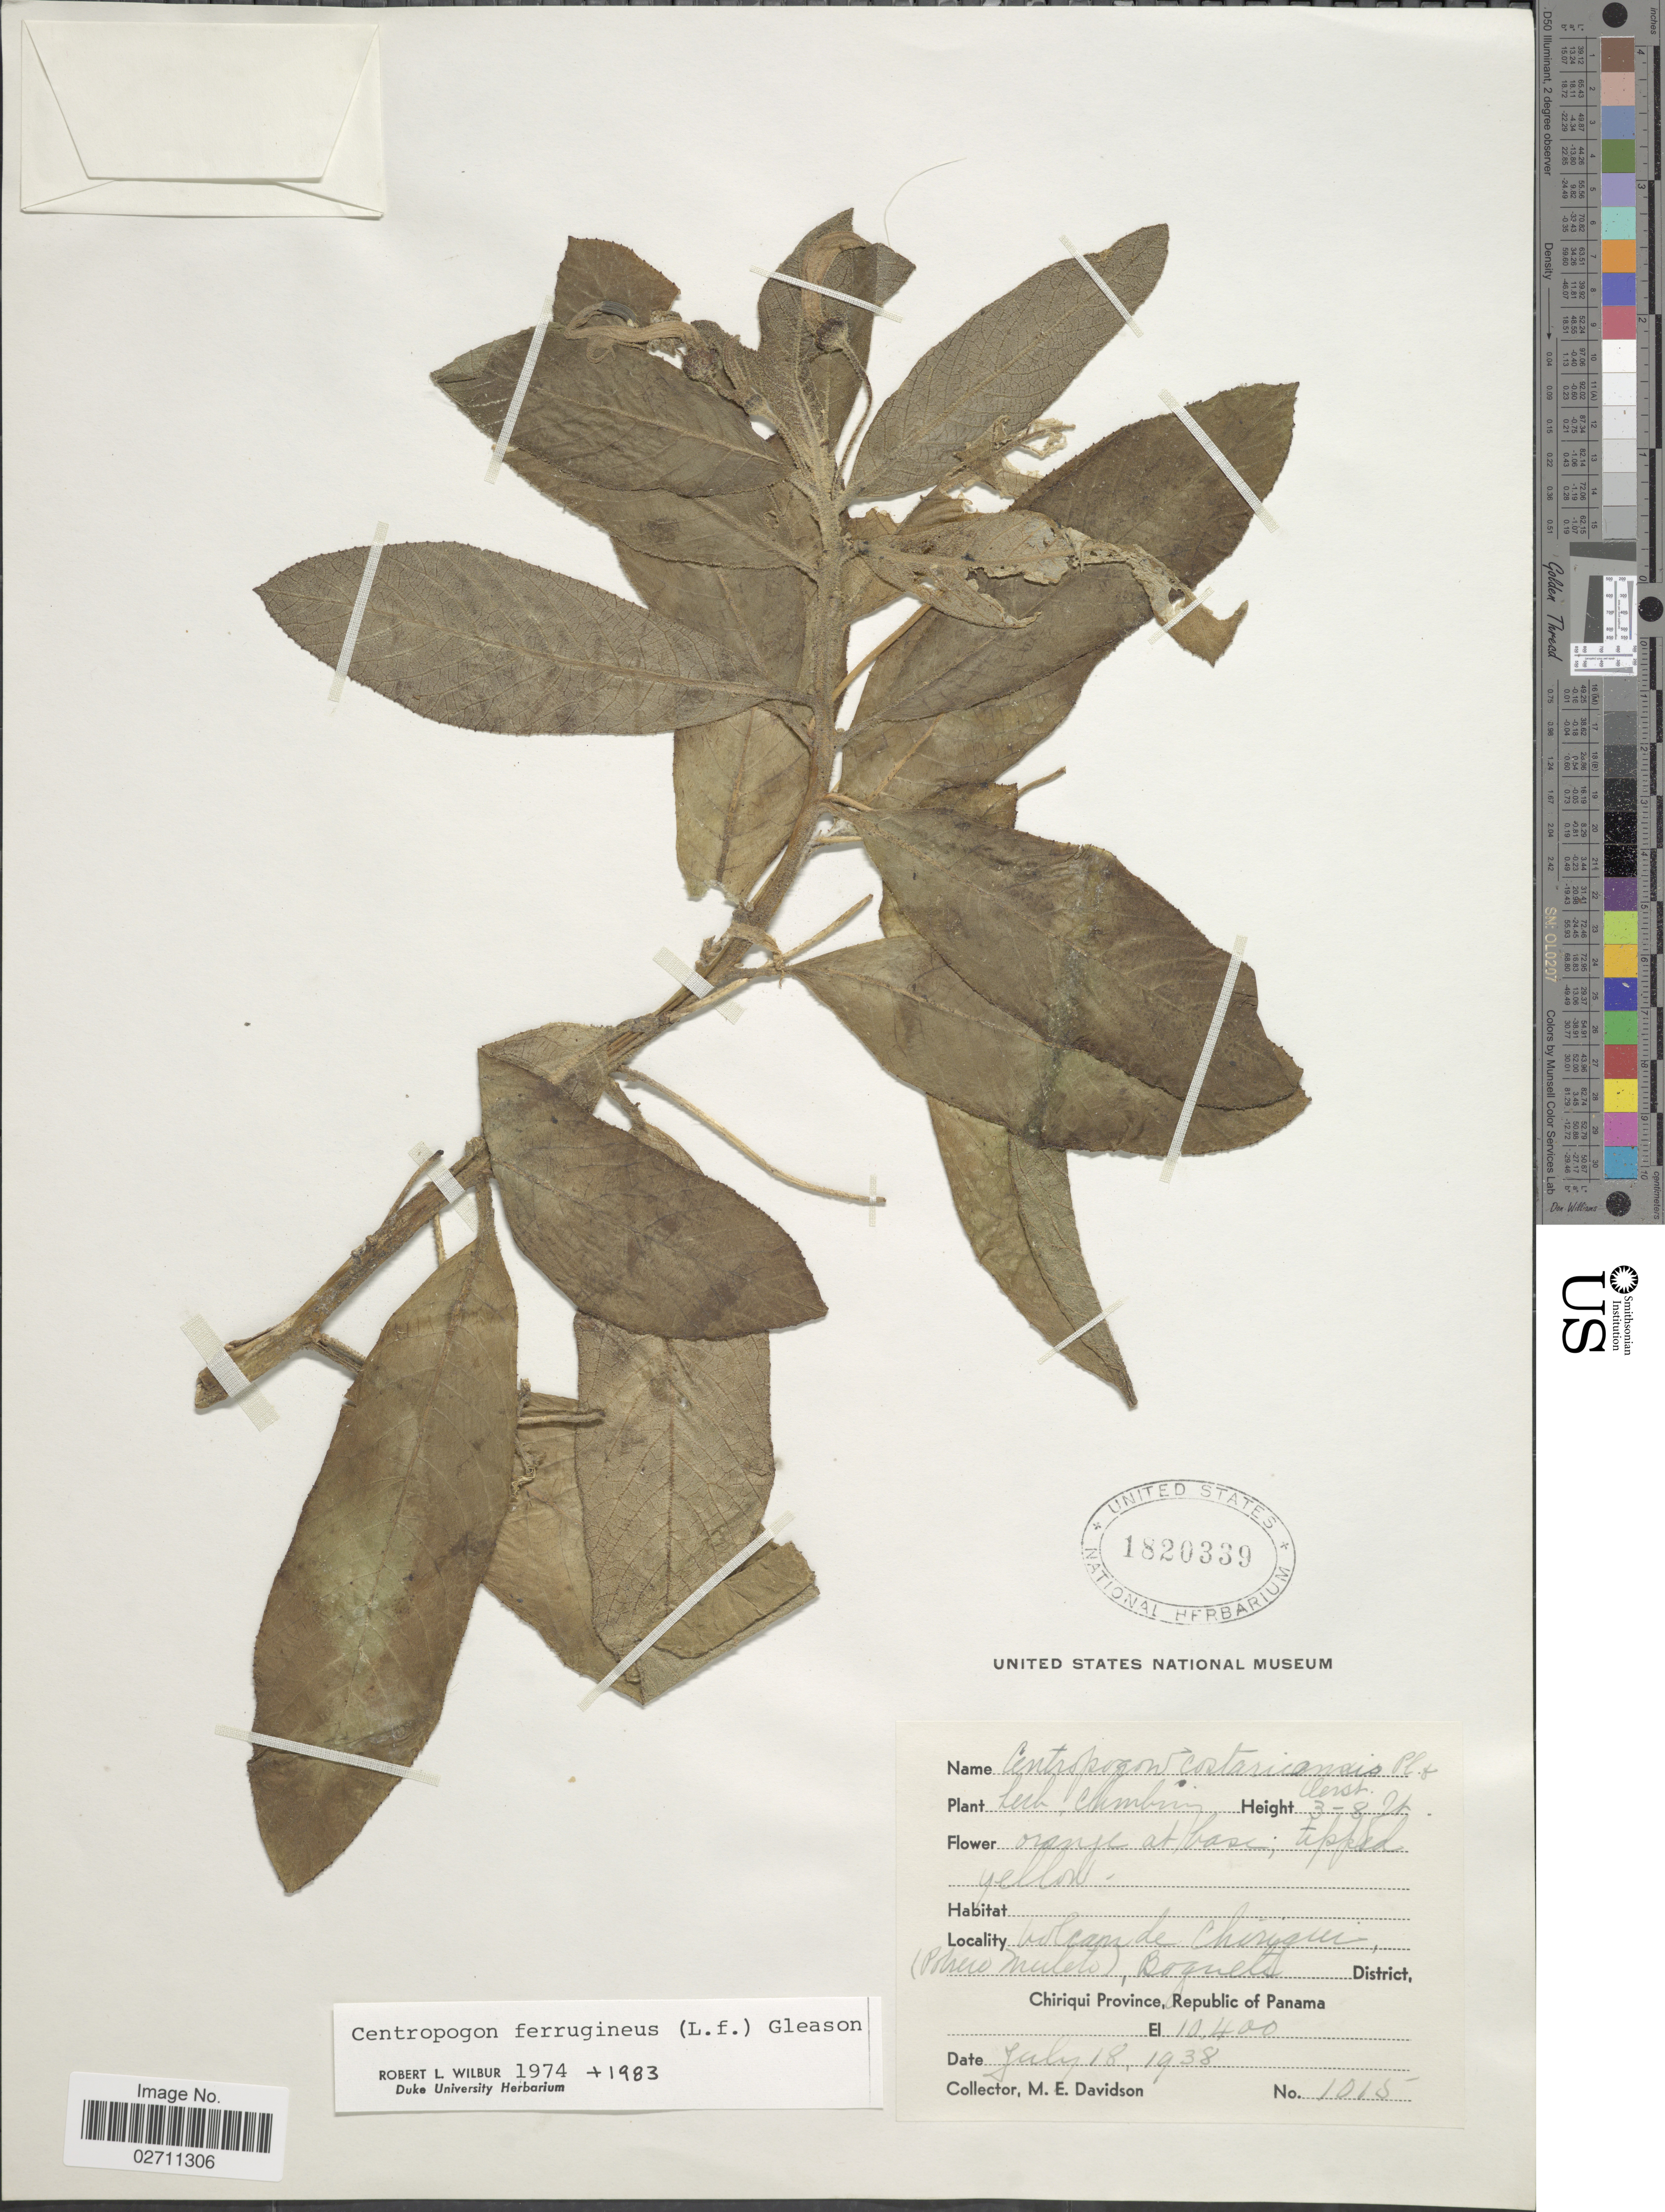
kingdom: Plantae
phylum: Tracheophyta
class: Magnoliopsida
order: Asterales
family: Campanulaceae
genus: Centropogon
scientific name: Centropogon ferrugineus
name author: (L. f.) Gleason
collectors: M. E. Davidson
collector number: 1015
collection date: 1938-07-18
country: Panama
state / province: Chiriqui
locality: Volcan de Chiriqui, (Potrero Muleto), Boquete.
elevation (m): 3170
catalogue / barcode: US 1820339